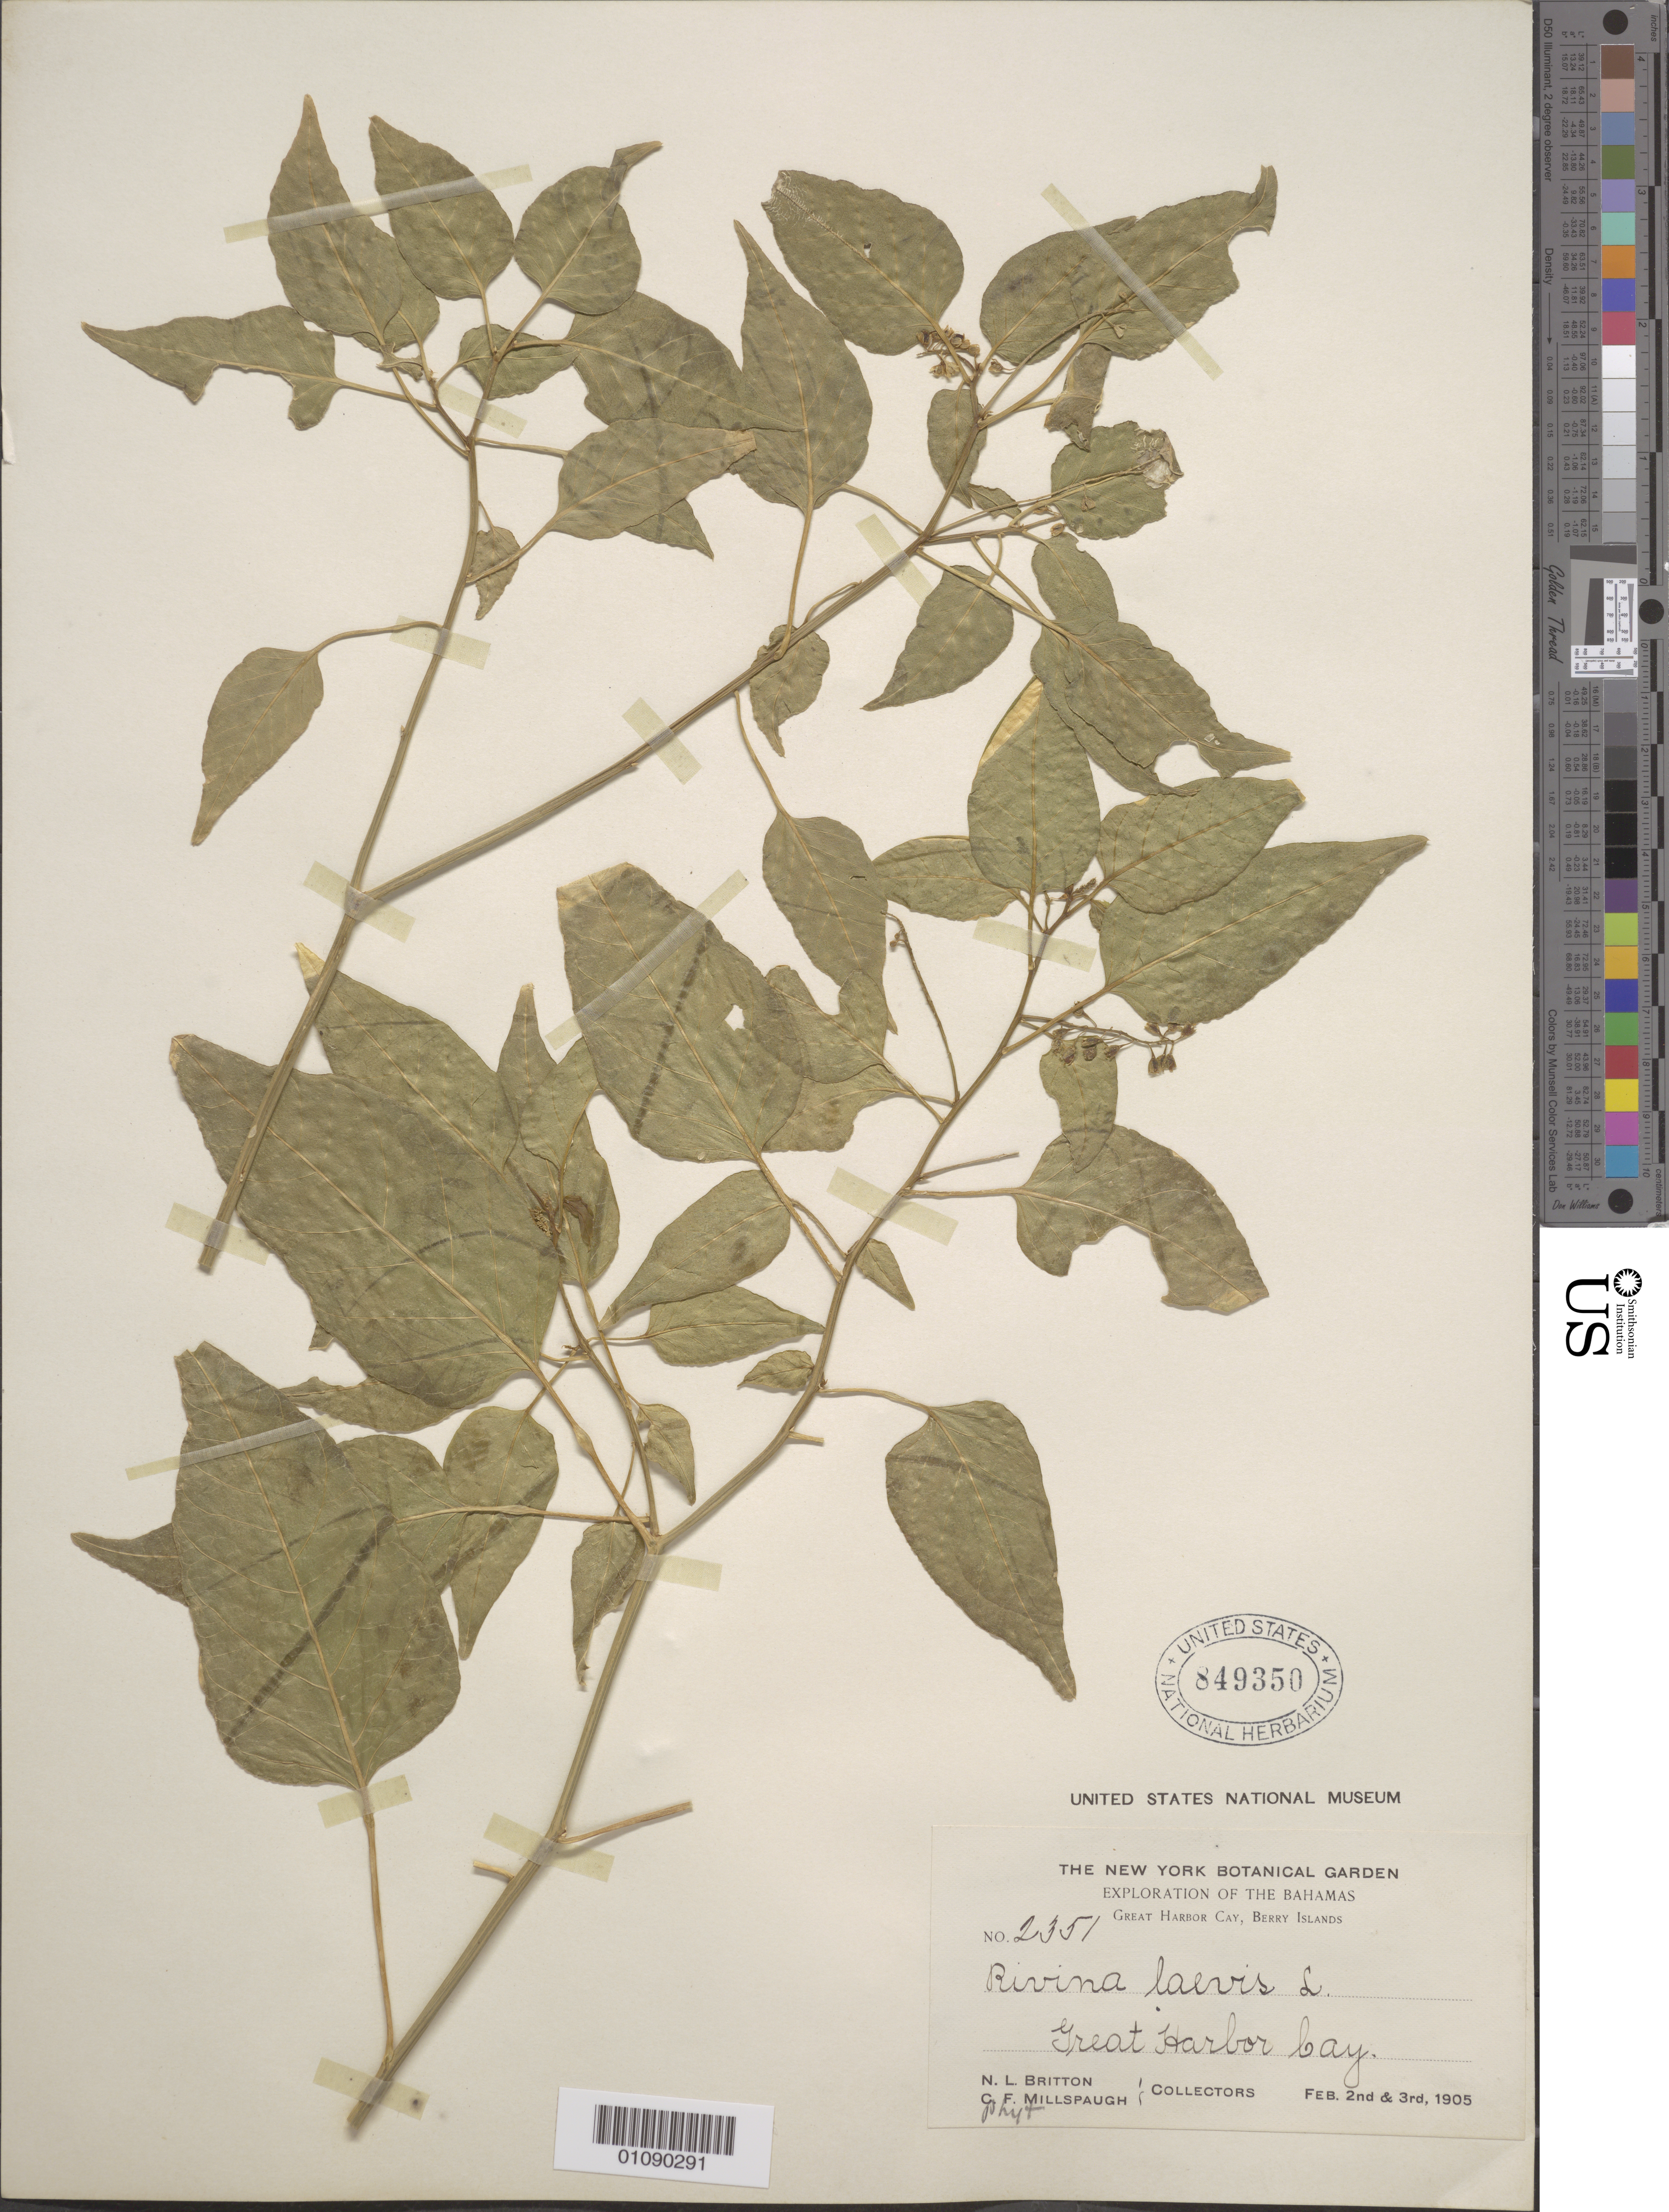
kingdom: Plantae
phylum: Tracheophyta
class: Magnoliopsida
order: Caryophyllales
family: Phytolaccaceae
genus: Rivina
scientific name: Rivina humilis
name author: L.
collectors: N. Britton & C. F. Millspaugh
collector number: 2351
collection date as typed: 02 Feb 1905 to 03 Feb 1905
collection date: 1905-02-02/1905-02-03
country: Bahamas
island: Berry Is.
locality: Berry Islands, Great Harbor Cay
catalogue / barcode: US 849350